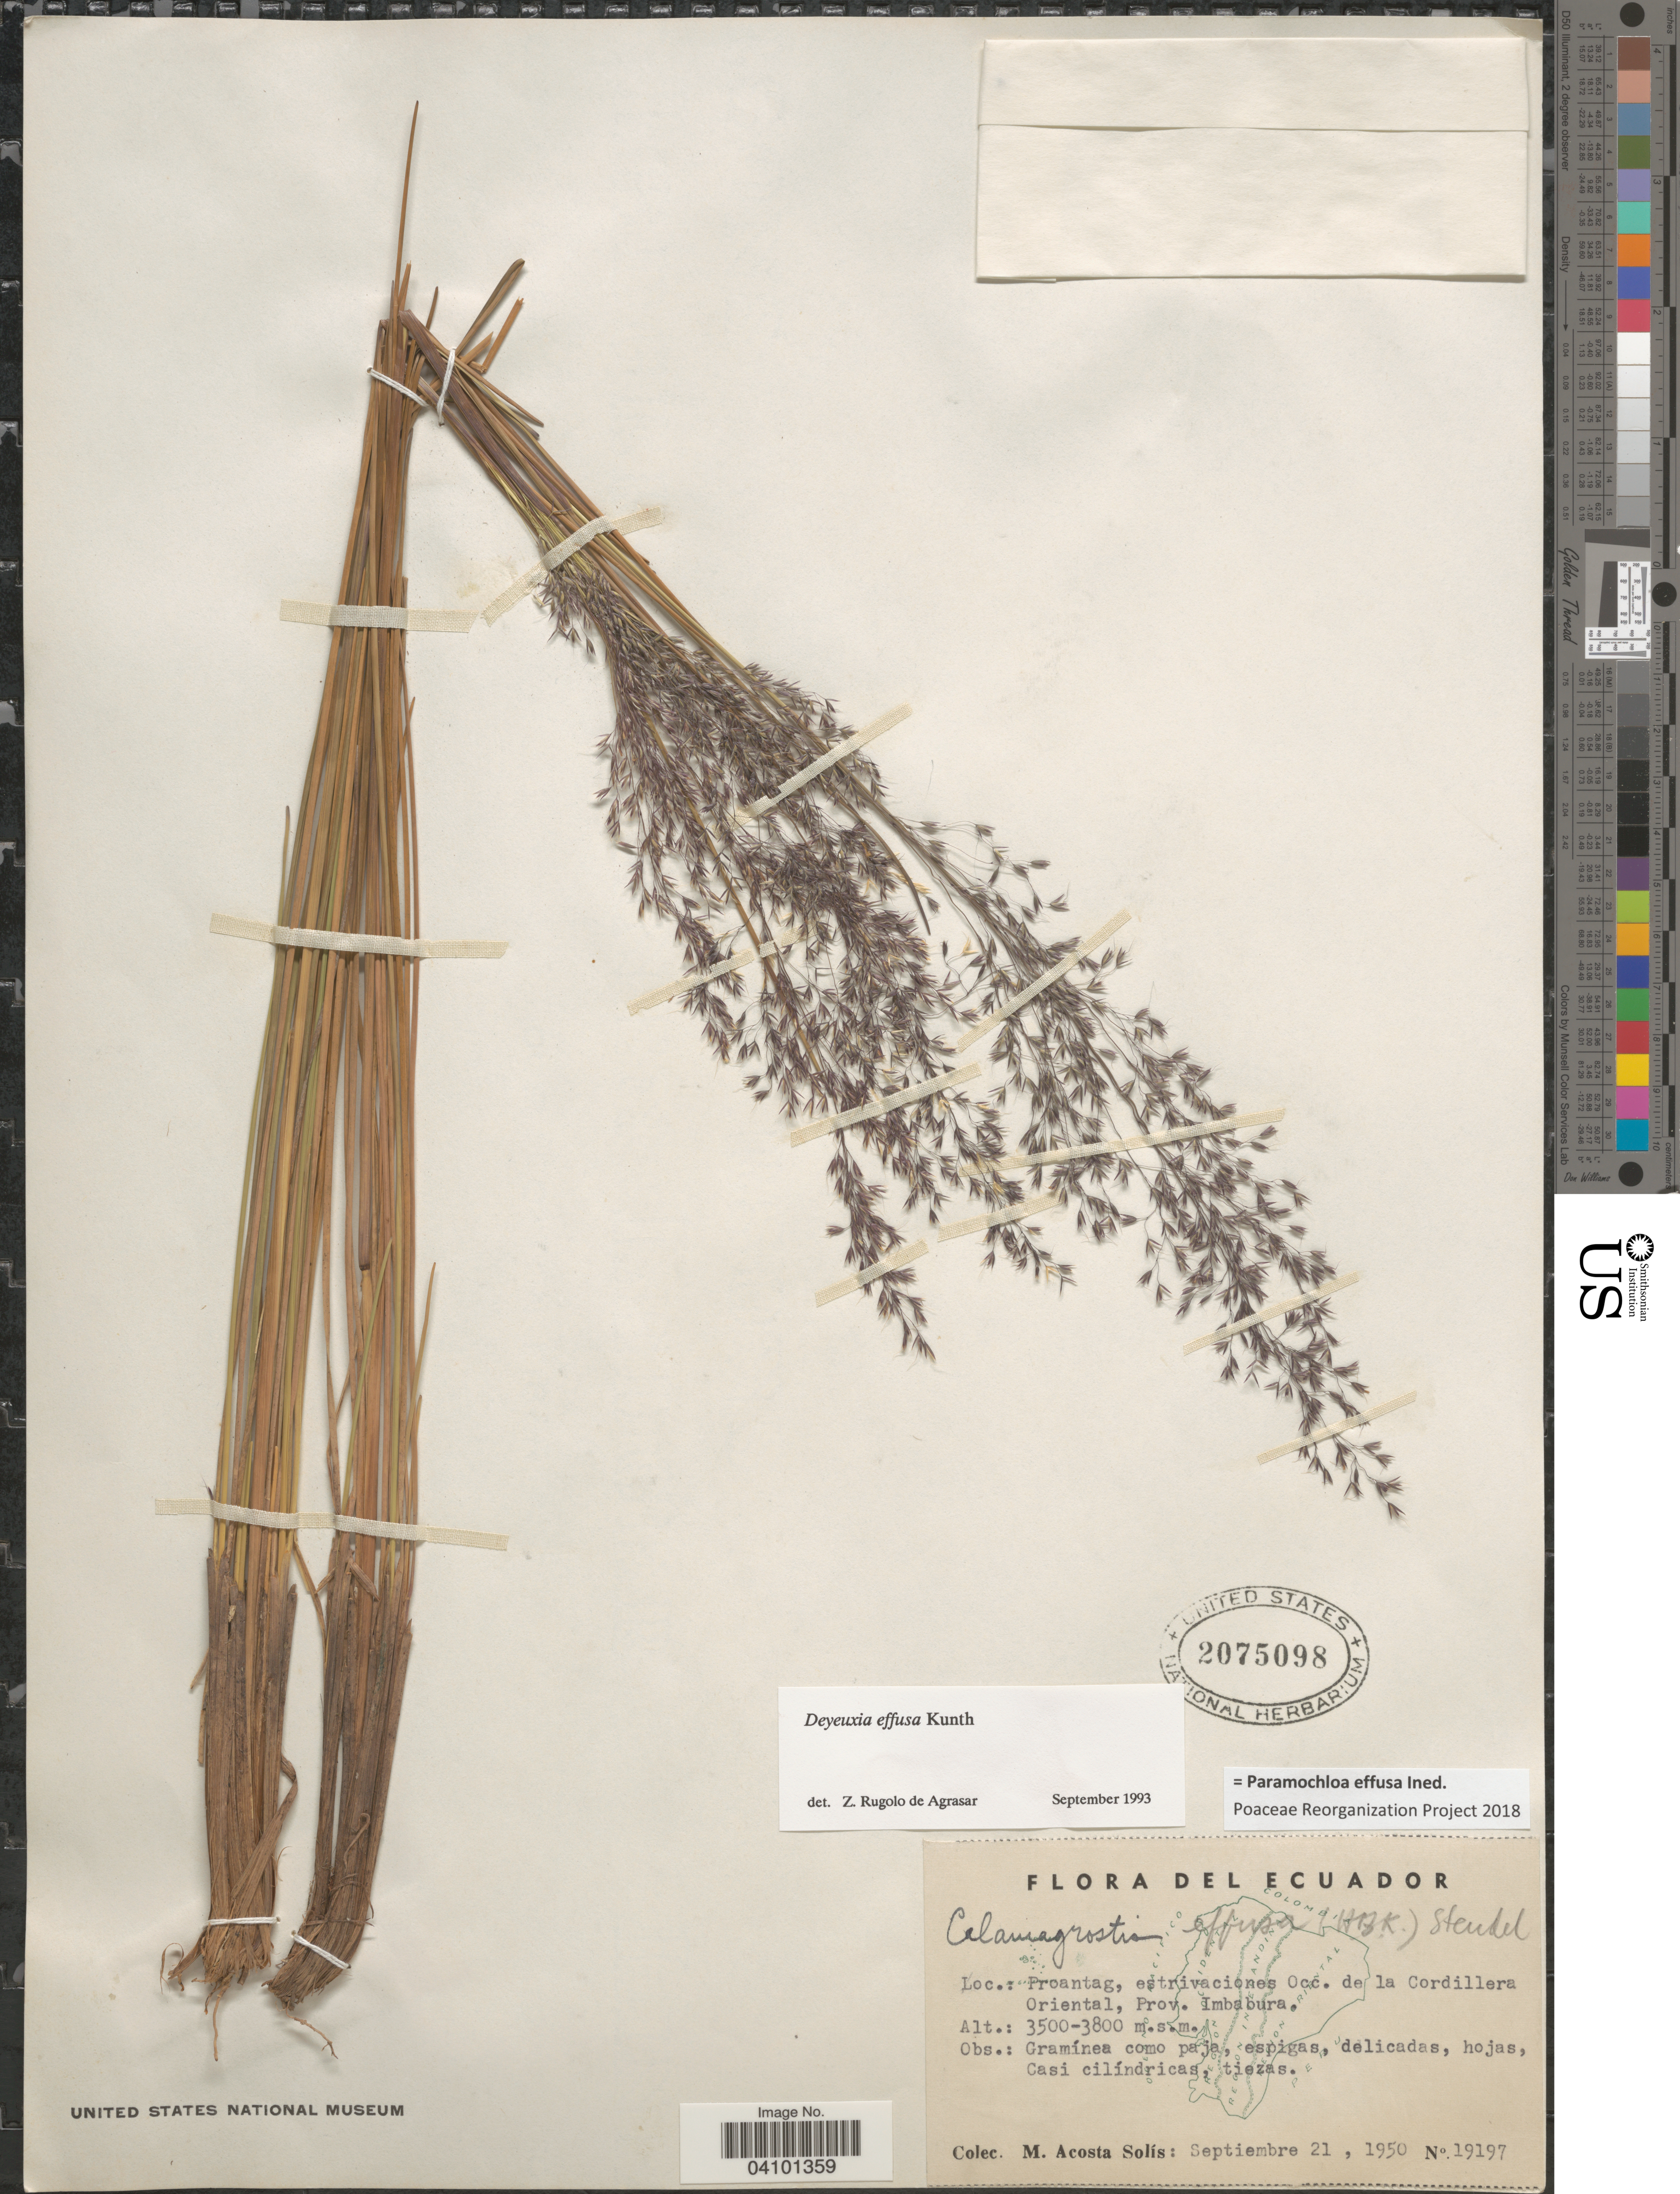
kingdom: Plantae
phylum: Tracheophyta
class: Liliopsida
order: Poales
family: Poaceae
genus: Paramochloa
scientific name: Paramochloa effusa ined.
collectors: M. Acosta Solis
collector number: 19197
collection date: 1950-09-21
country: Ecuador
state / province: Imbabura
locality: Proantag, estrivaciones Occ. de la Cordillera Oriental.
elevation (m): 3500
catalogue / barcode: US 2075098